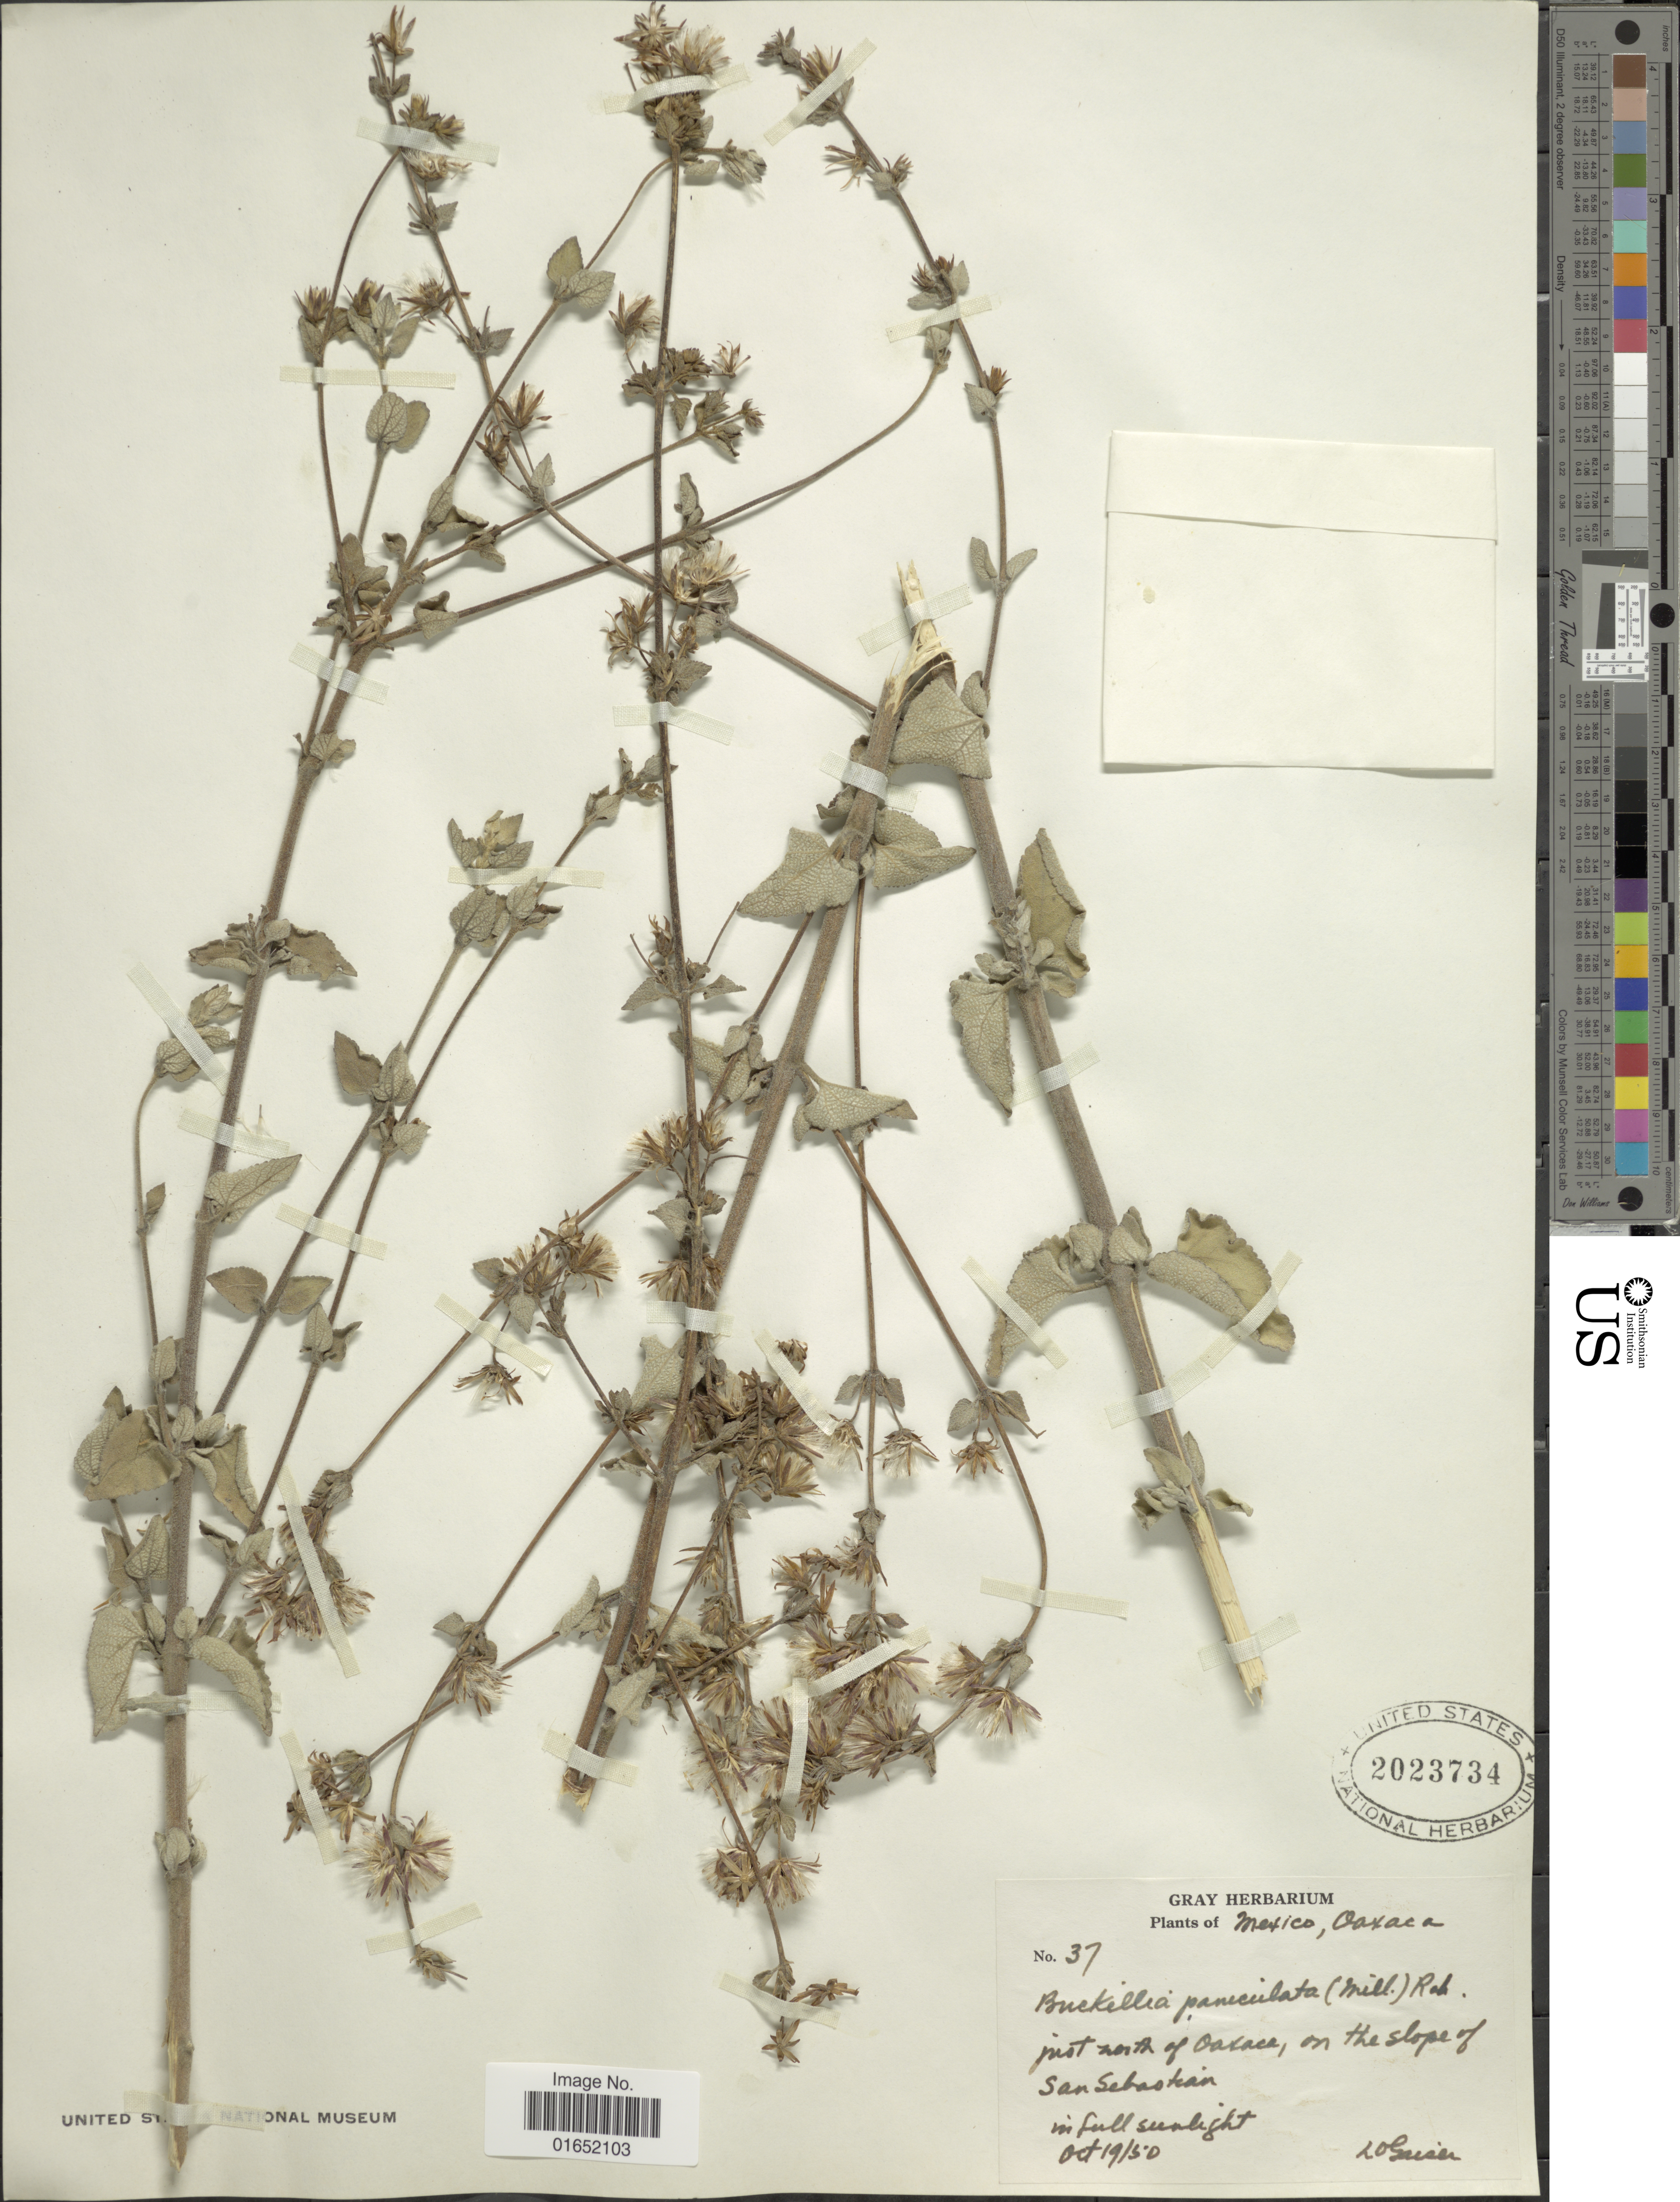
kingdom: Plantae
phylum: Tracheophyta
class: Magnoliopsida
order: Asterales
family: Asteraceae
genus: Brickellia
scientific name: Brickellia paniculata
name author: (Mill.) B.L. Rob.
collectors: L. Gaiser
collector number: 37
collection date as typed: Transcribed d/m/y: 19/10/50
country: Mexico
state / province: Oaxaca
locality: Just north of Oaxaca, on the slope of San Sebastian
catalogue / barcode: US 2023734